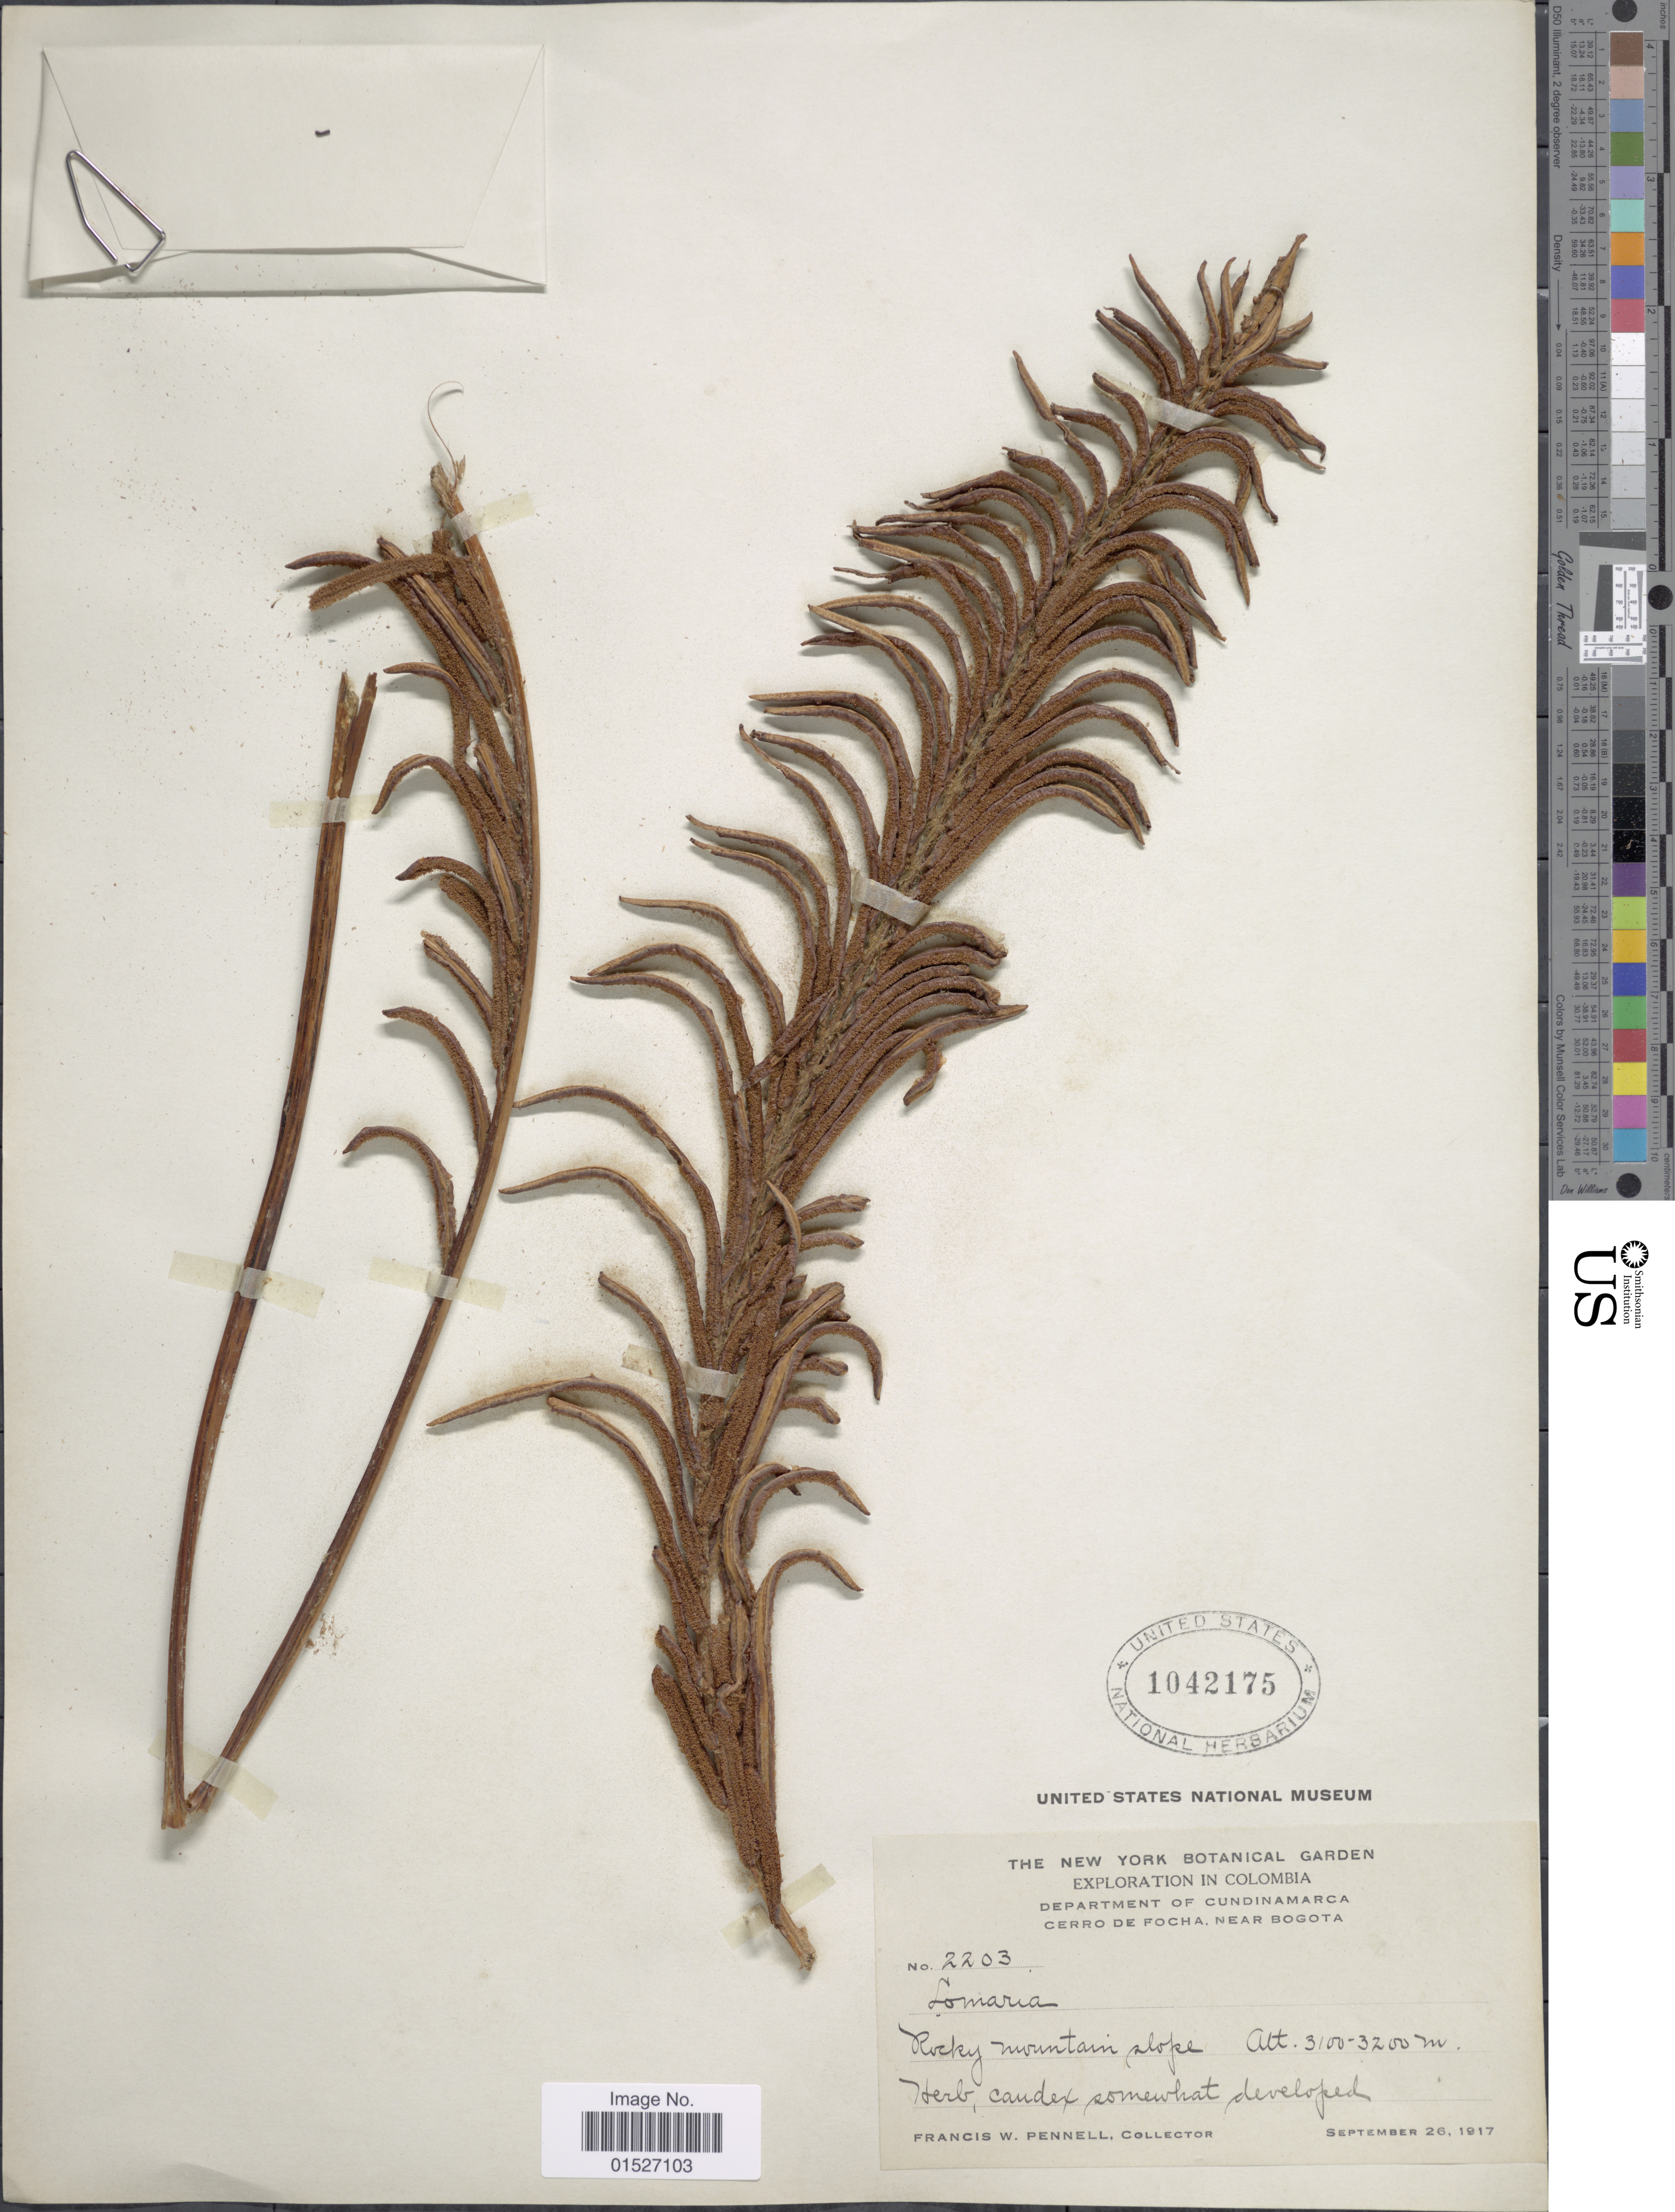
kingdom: Plantae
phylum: Tracheophyta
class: Polypodiopsida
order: Polypodiales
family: Blechnaceae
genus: Blechnum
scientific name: Blechnum sp.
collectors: F. W. Pennell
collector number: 2203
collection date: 1917-09-26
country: Colombia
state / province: Cundinamarca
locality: Department of Cundinamarca. Cerro de Focha, Near Bogota.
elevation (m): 3100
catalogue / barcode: US 1042175